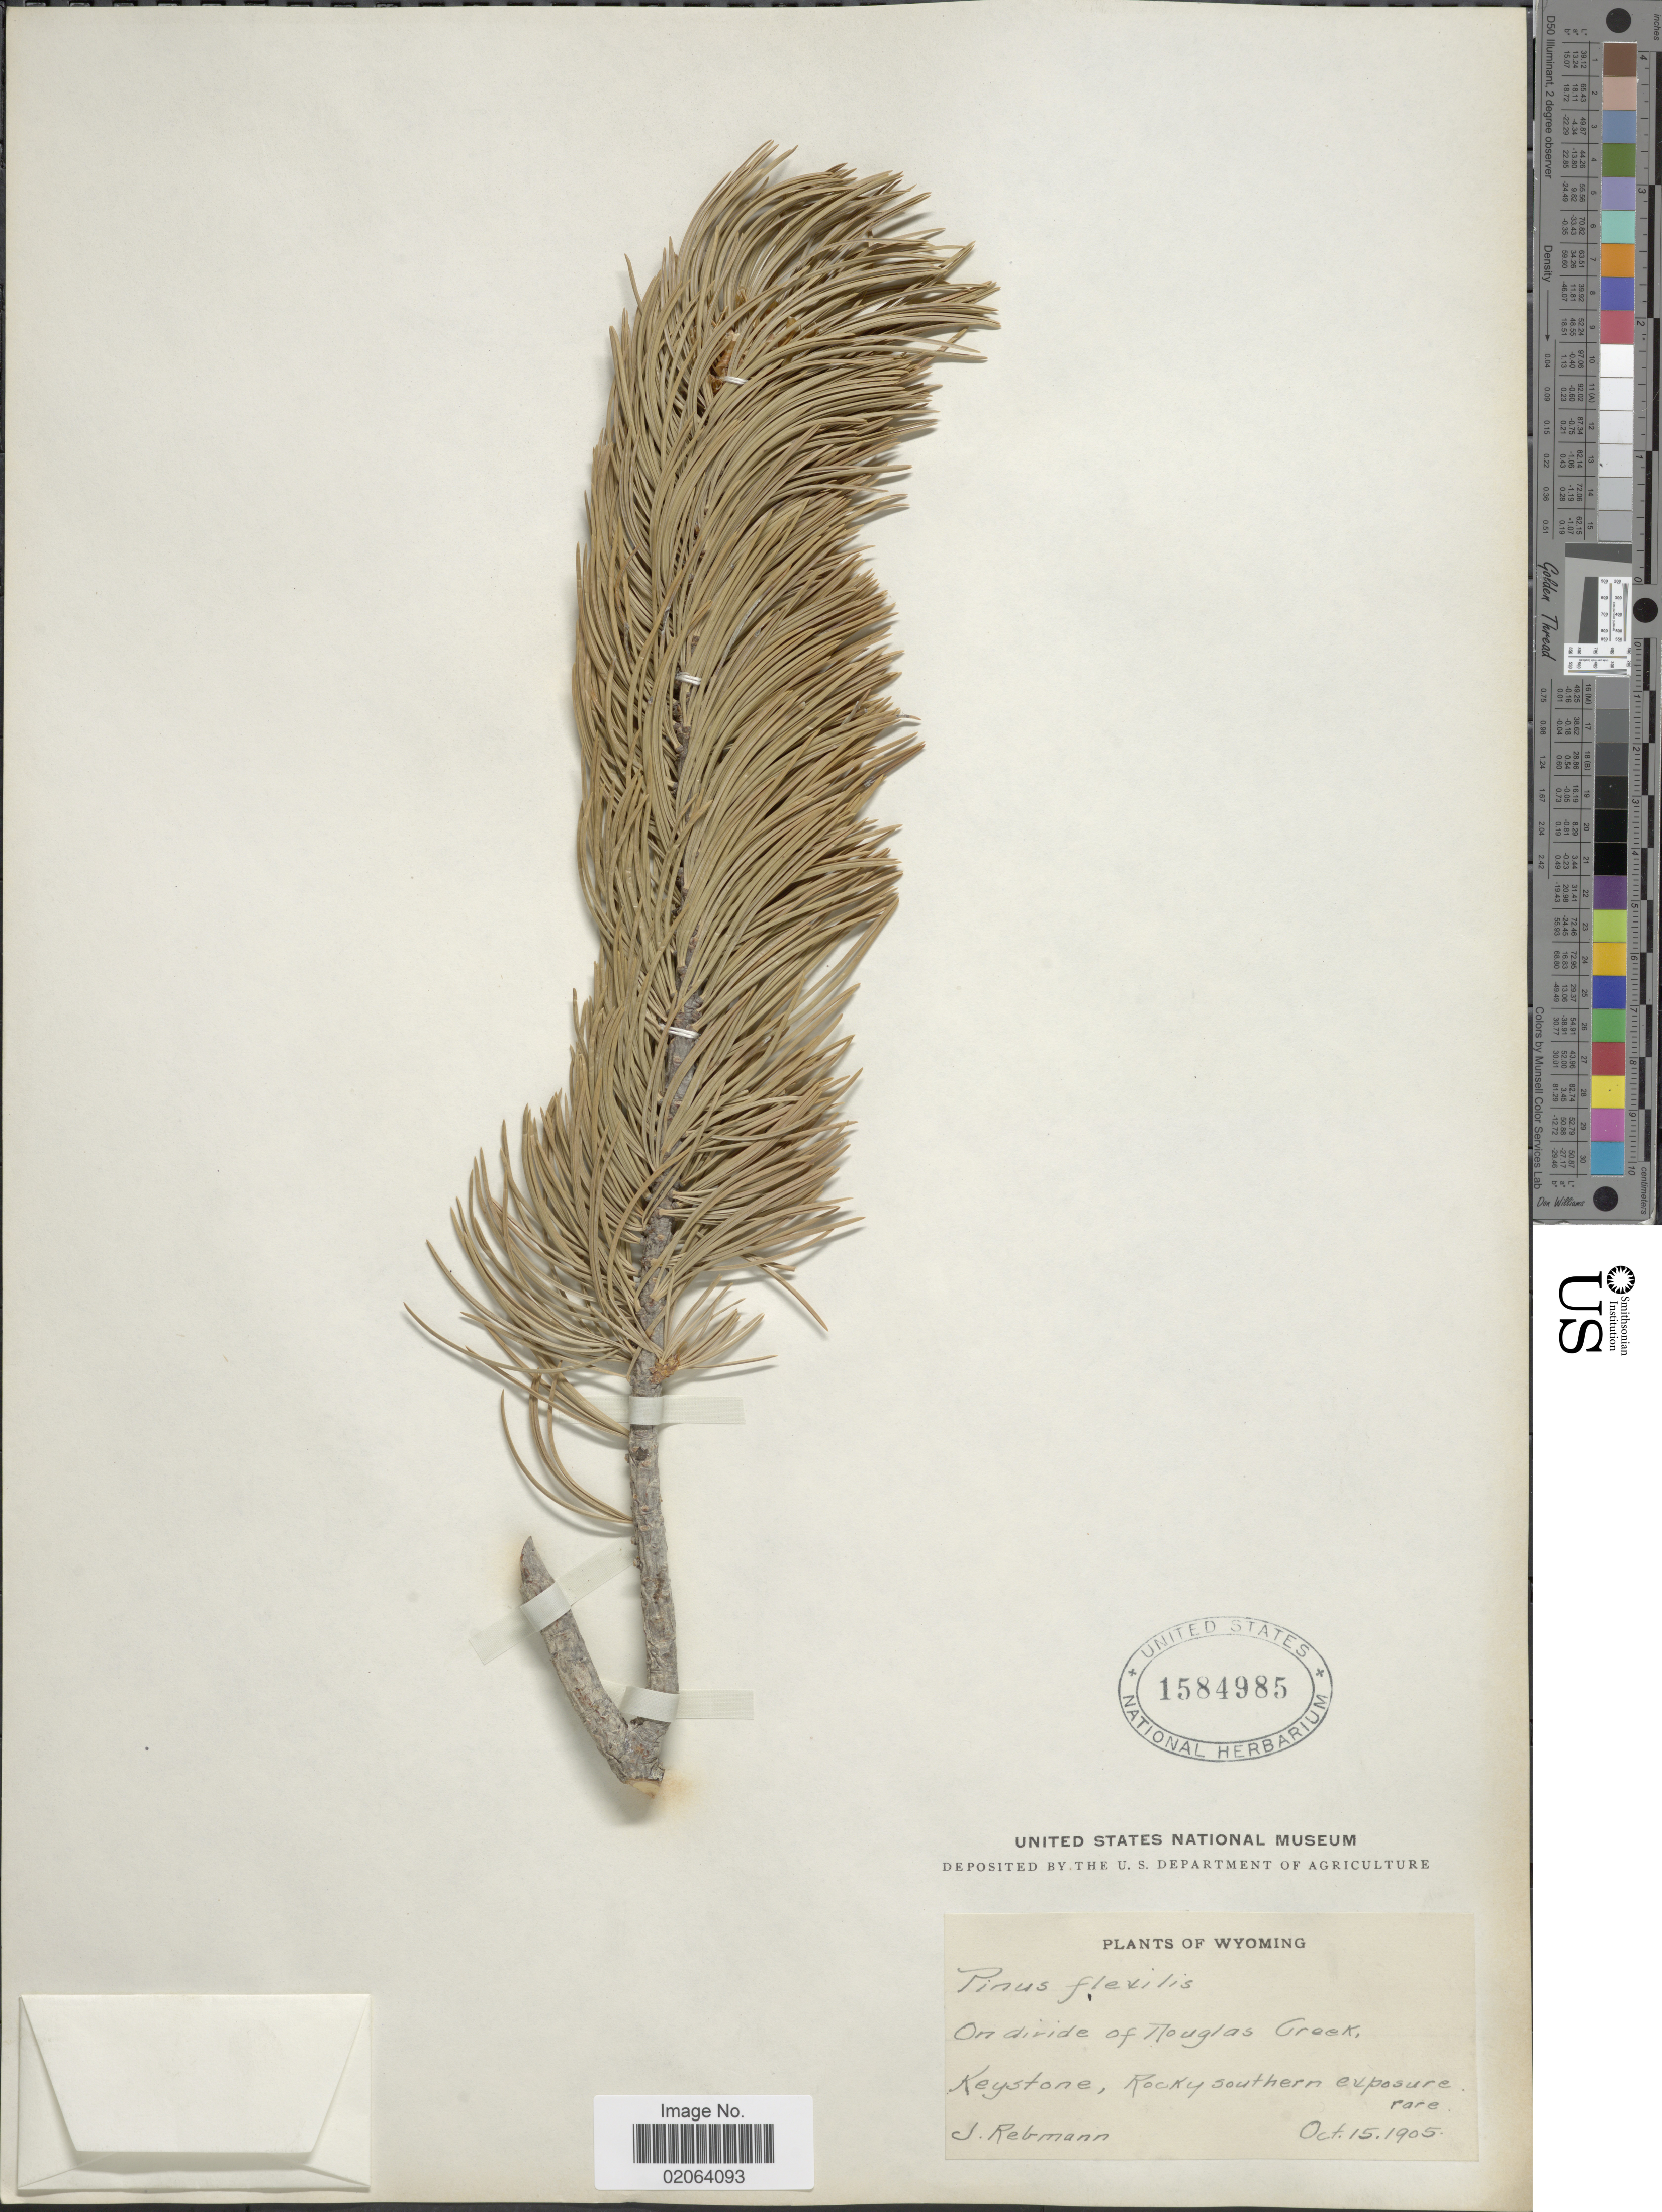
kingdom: Plantae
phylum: Tracheophyta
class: Pinopsida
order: Pinales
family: Pinaceae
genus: Pinus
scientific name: Pinus flexilis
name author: E. James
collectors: J. Rebmann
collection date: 1905-10-15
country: United States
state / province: Wyoming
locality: Keystone, Rocky southern exposure. On divide of Douglas Creek, Keystone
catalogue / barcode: US 1584985